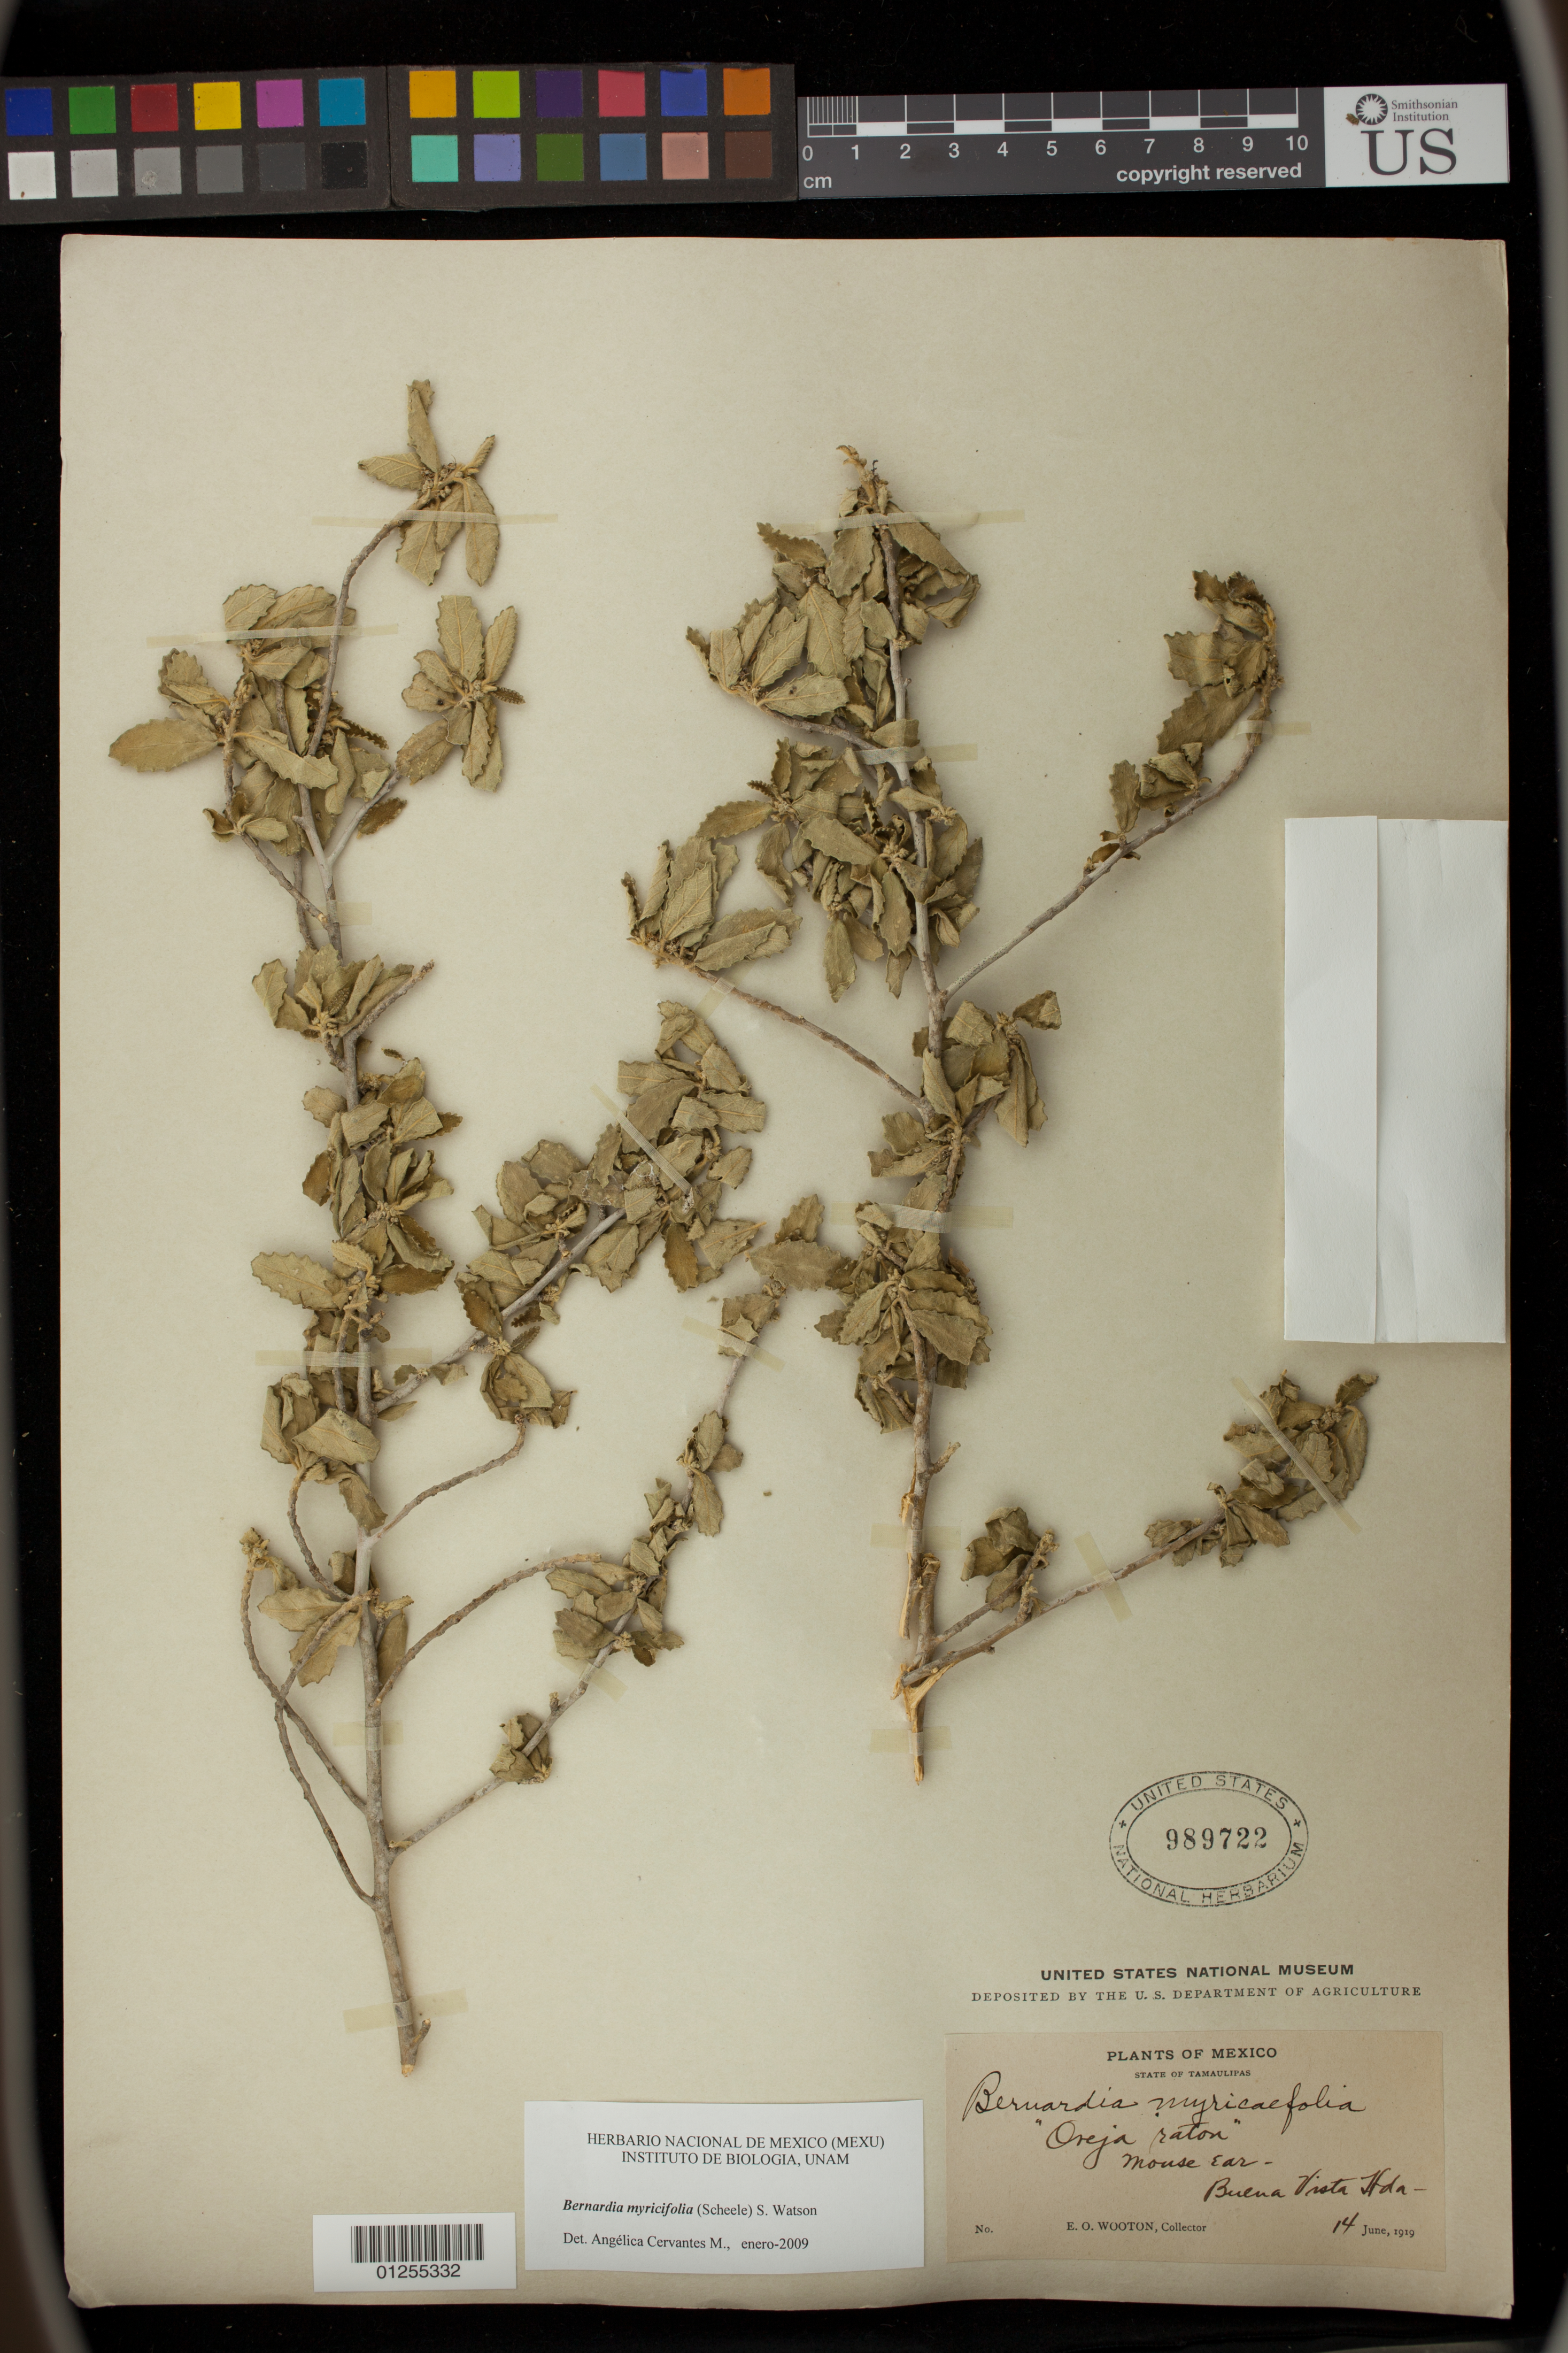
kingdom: Plantae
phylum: Tracheophyta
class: Magnoliopsida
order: Malpighiales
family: Euphorbiaceae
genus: Bernardia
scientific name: Bernardia myricifolia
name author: (Scheele) S. Watson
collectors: E. O. Wooton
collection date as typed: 14 Jun 1919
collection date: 1919-06-14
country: Mexico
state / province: Tamaulipas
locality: Buena Vista.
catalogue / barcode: US 989722